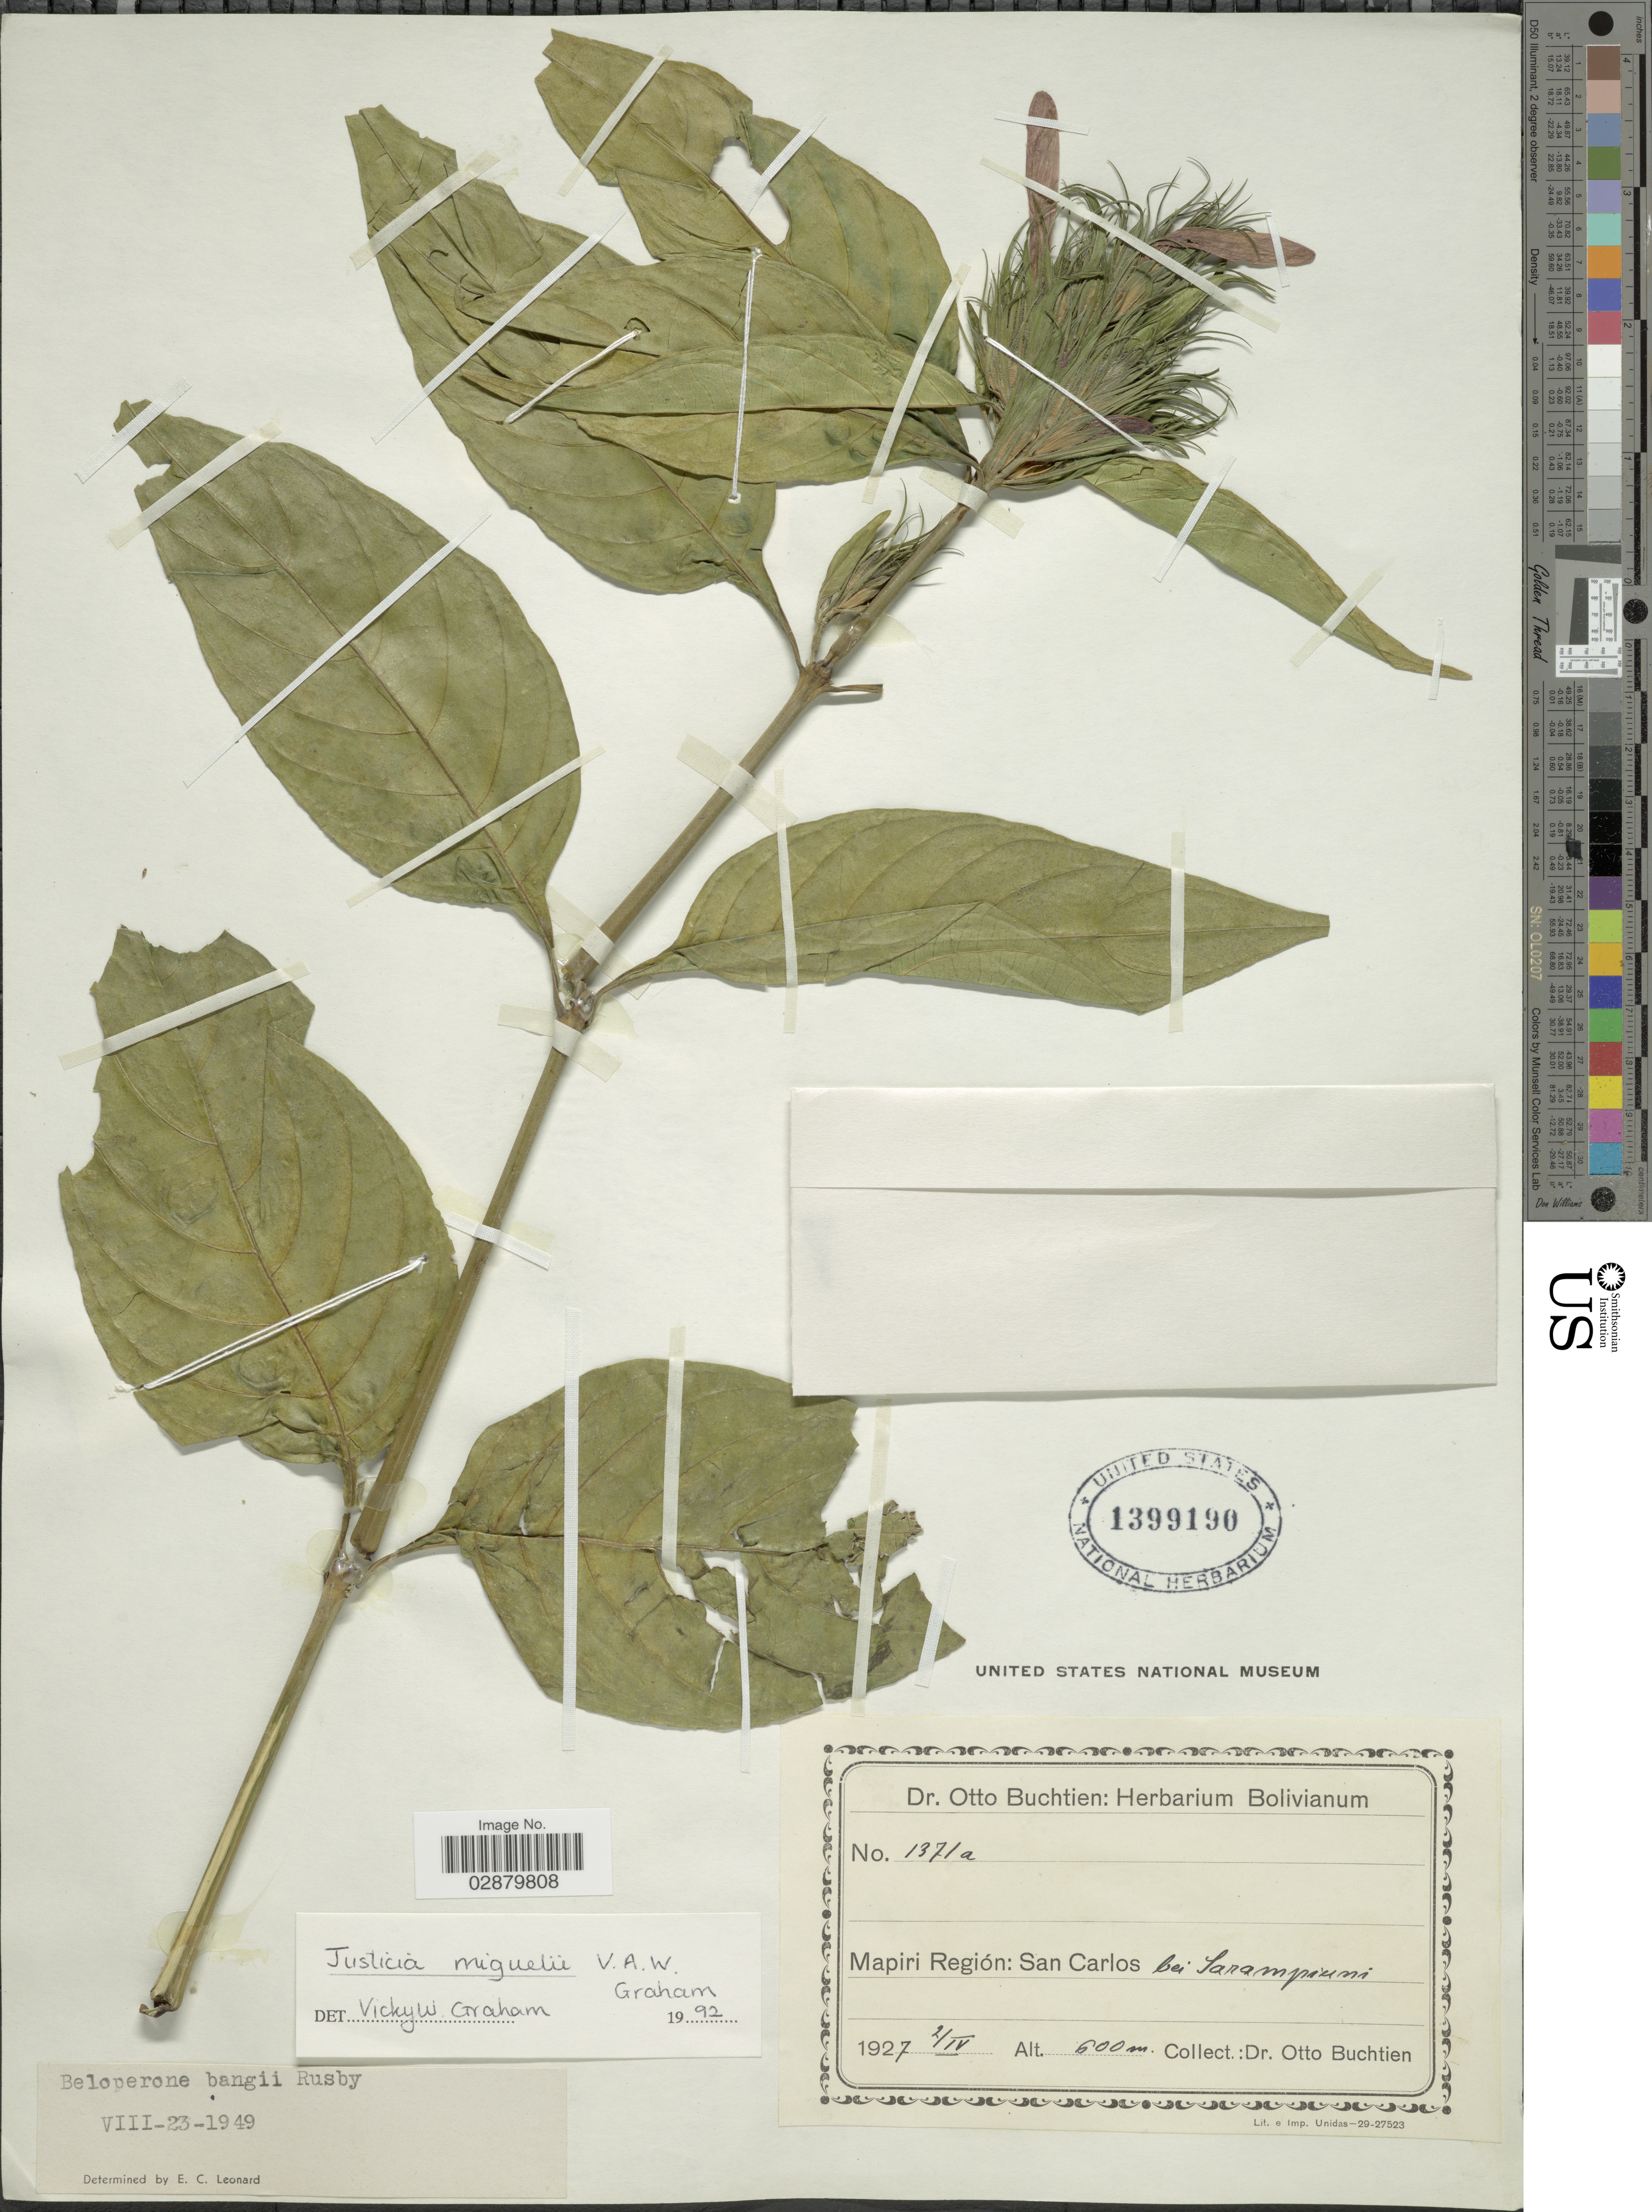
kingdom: Plantae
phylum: Tracheophyta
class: Magnoliopsida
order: Lamiales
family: Acanthaceae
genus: Justicia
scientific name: Justicia miguelii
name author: V.A.W. Graham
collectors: O. Buchtien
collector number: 1371a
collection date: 1927-04-02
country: Bolivia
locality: Mapiri Región: San Carlos bei Sarampiuni.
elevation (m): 600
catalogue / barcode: US 1399190